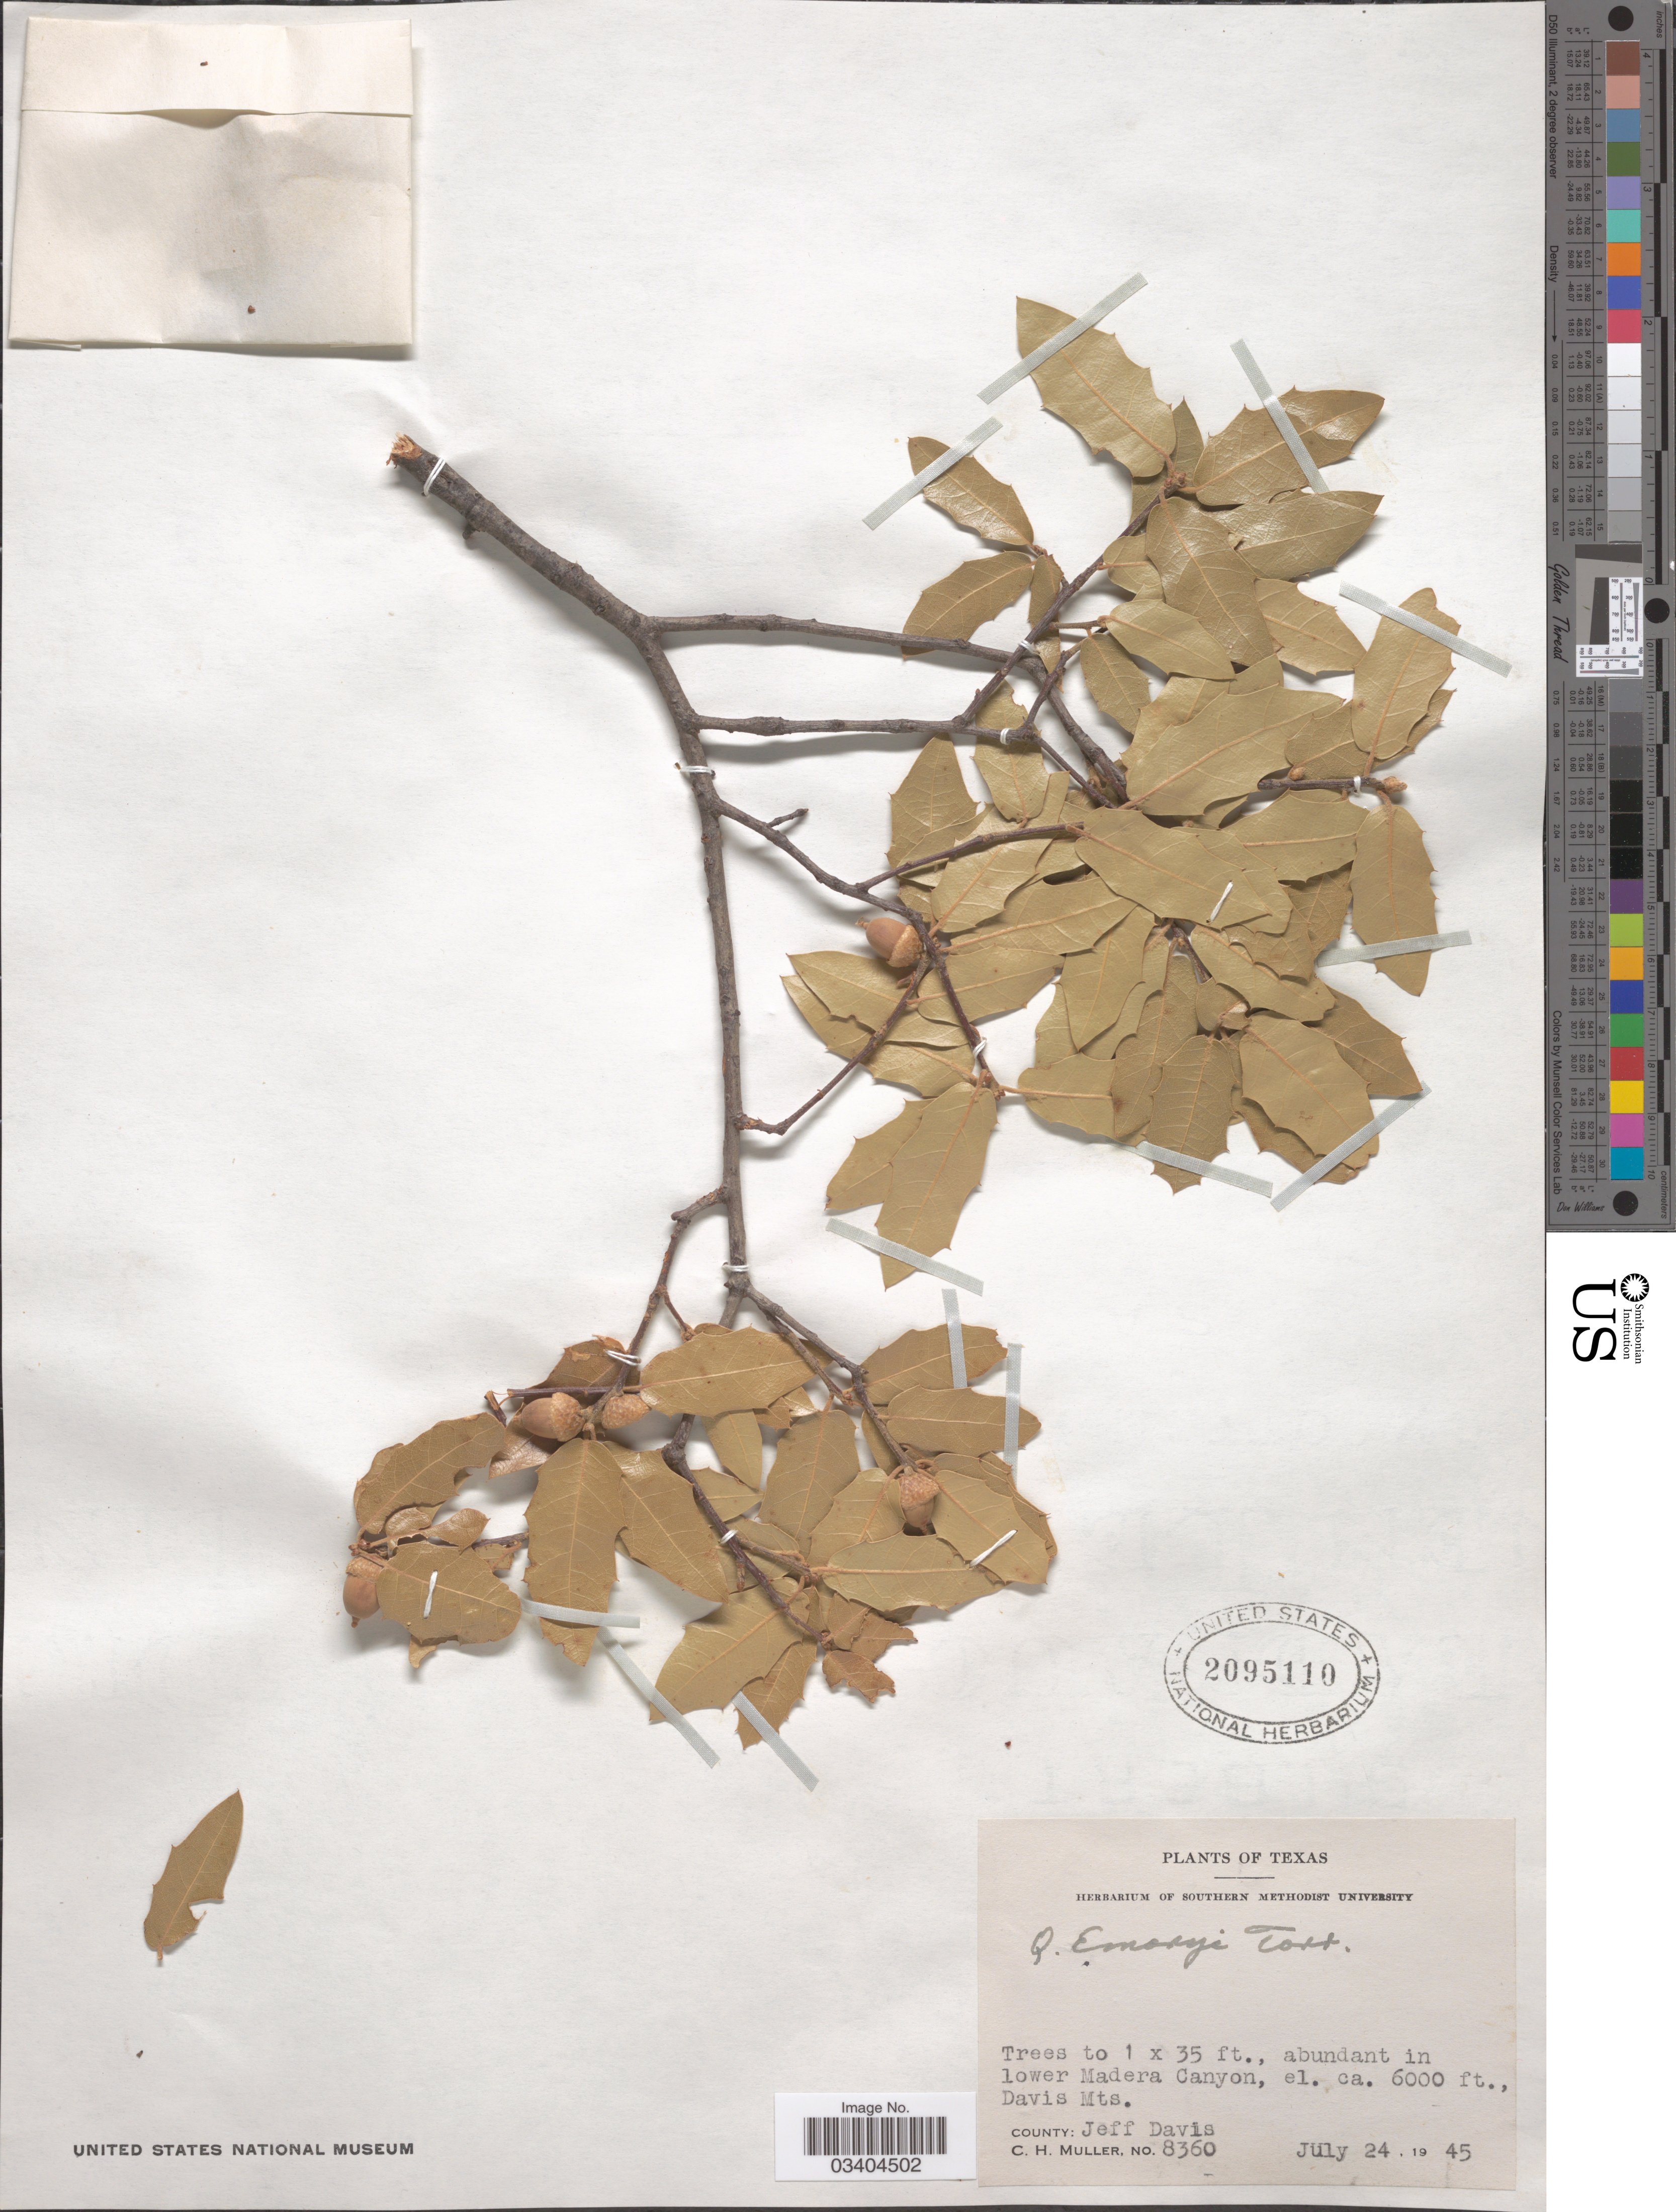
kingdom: Plantae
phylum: Tracheophyta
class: Magnoliopsida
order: Fagales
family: Fagaceae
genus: Quercus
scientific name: Quercus emoryi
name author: Torr. in Emory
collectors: C. H. Mueller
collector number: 8360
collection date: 1945-07-24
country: United States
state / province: Texas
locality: Abundant in lower Madera Canyon, Davis Mts. County: Jeff Davis.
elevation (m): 1829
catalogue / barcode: US 2095110